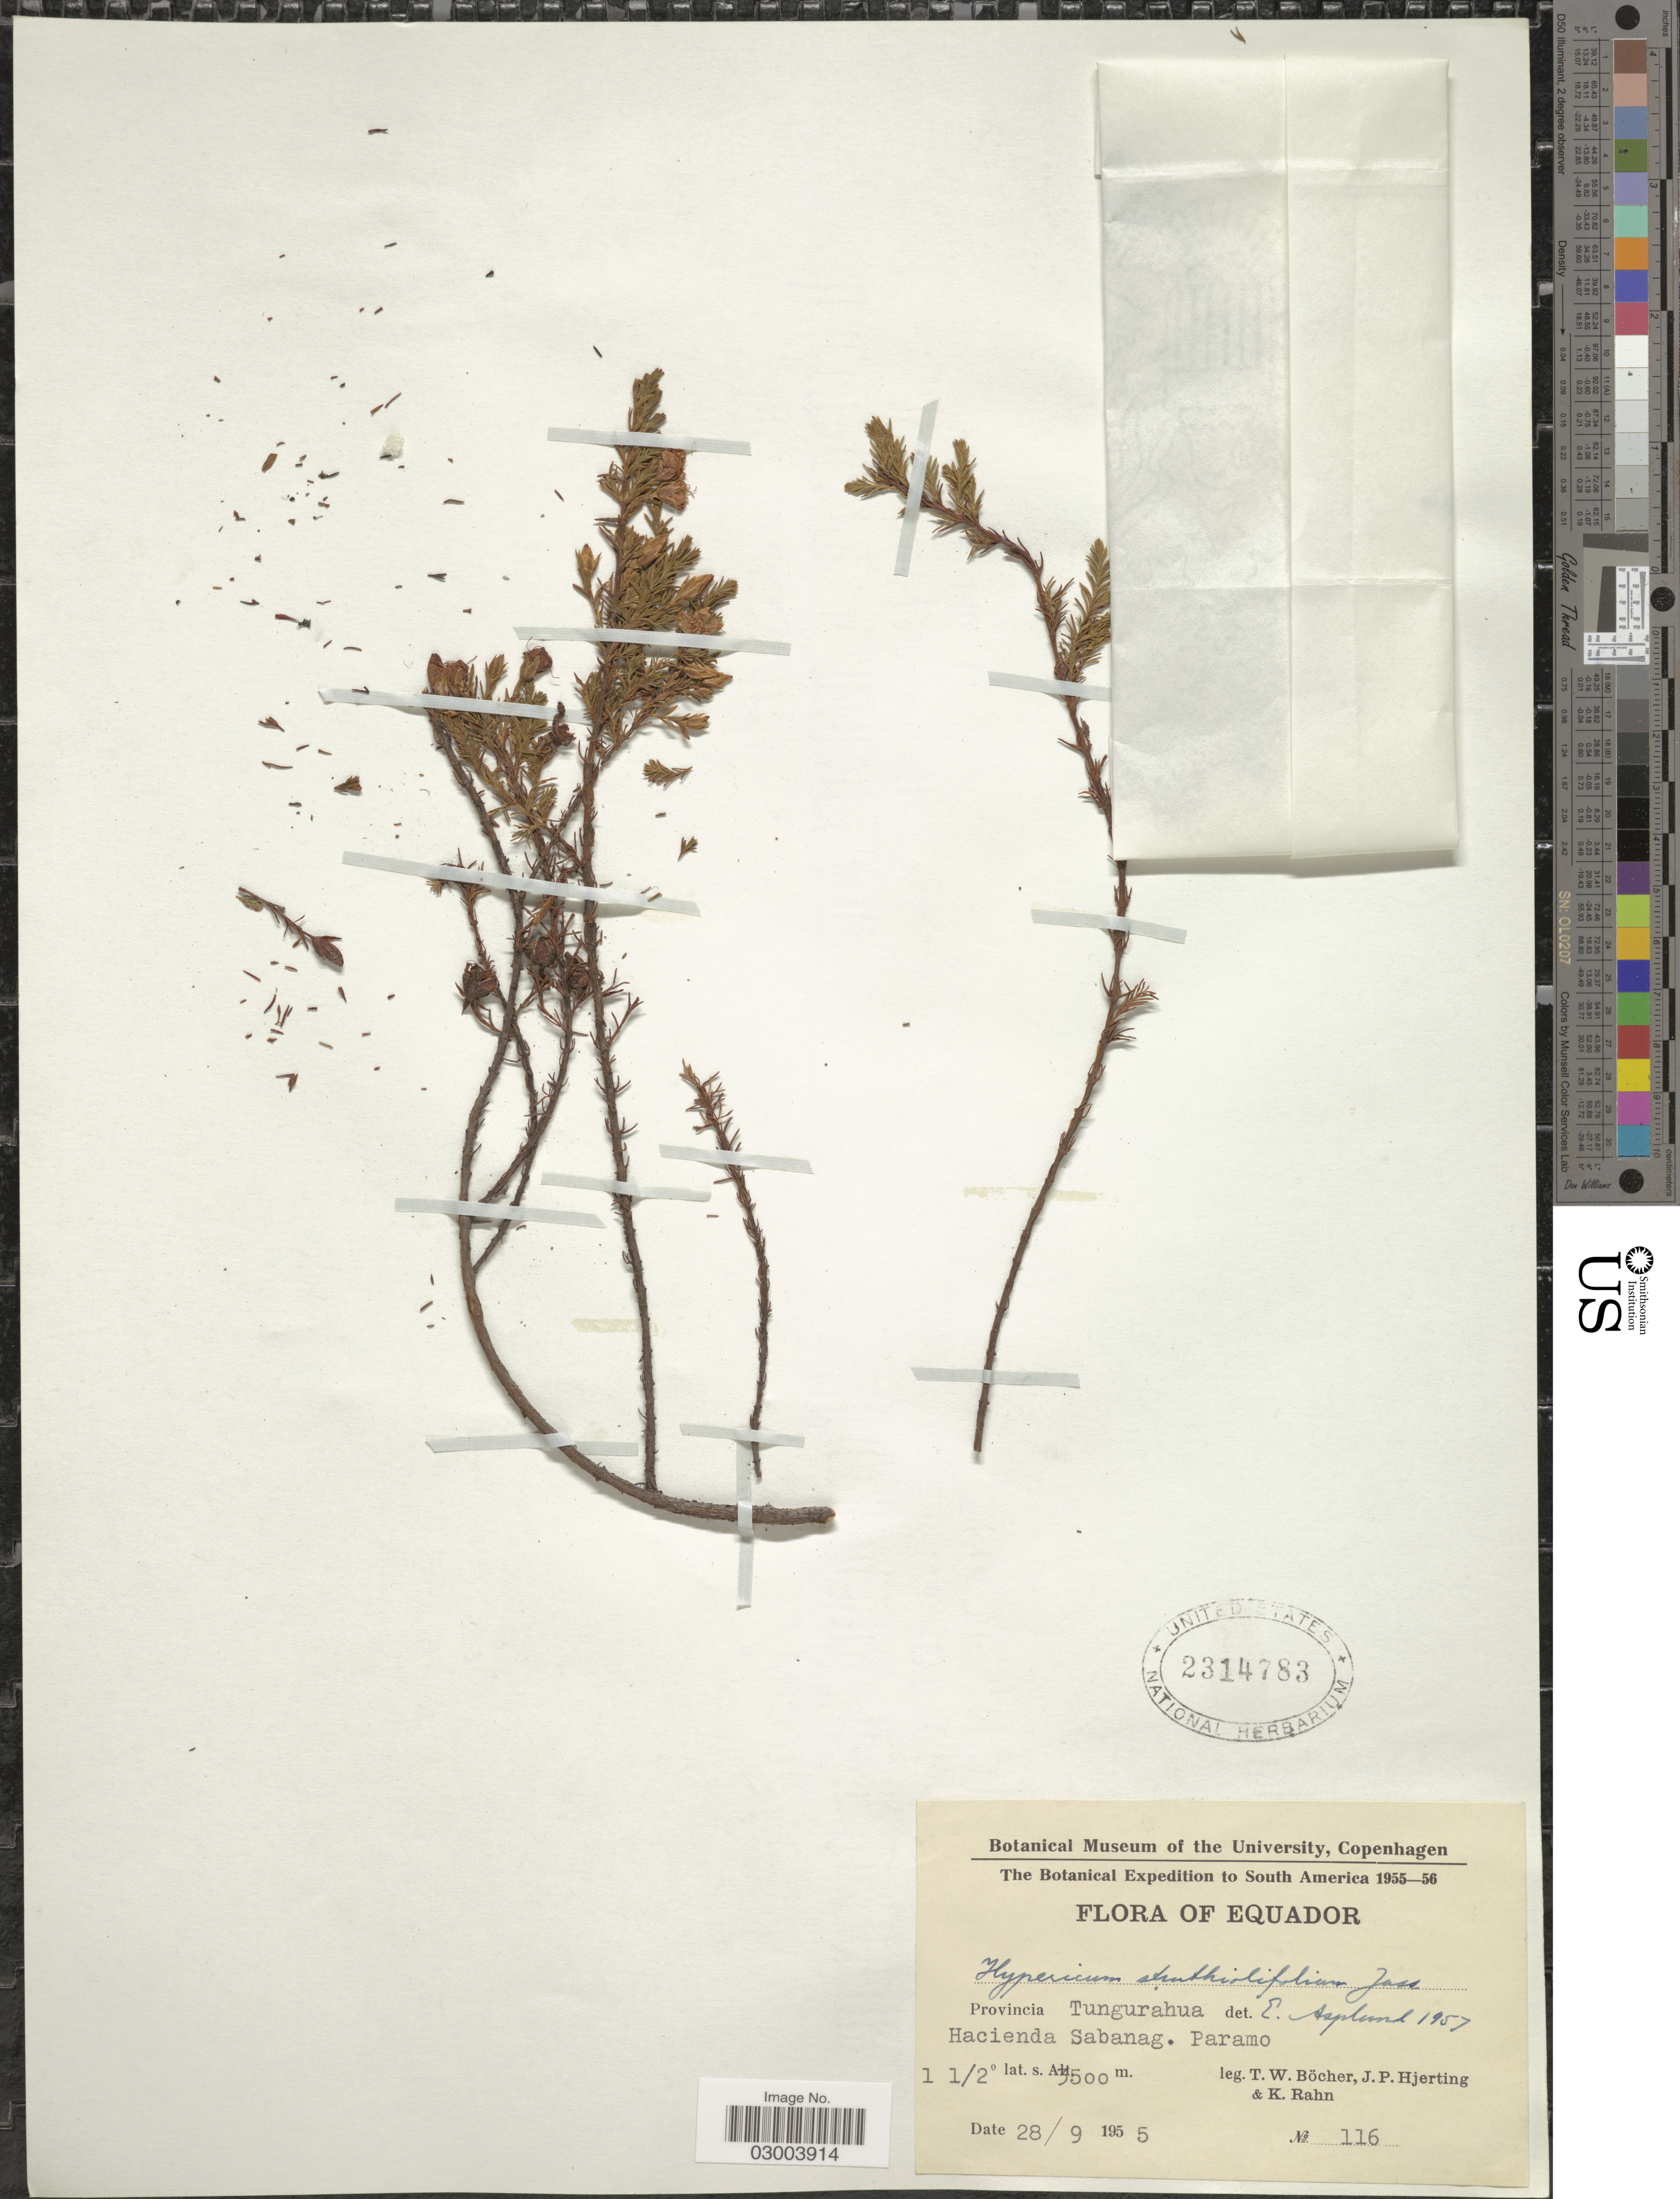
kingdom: Plantae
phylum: Tracheophyta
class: Magnoliopsida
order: Malpighiales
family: Hypericaceae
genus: Hypericum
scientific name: Hypericum laricifolium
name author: Juss.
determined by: Strong, M. T., (US), Smithsonian Institution - National Museum of Natural History (UNITED STATES)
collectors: T. Böcher, J. P. Hjerting & K. Rahn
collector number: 116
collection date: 1955-09-28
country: Ecuador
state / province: Tungurahua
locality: Hacienda Sabanag.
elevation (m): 3500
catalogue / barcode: US 2314783